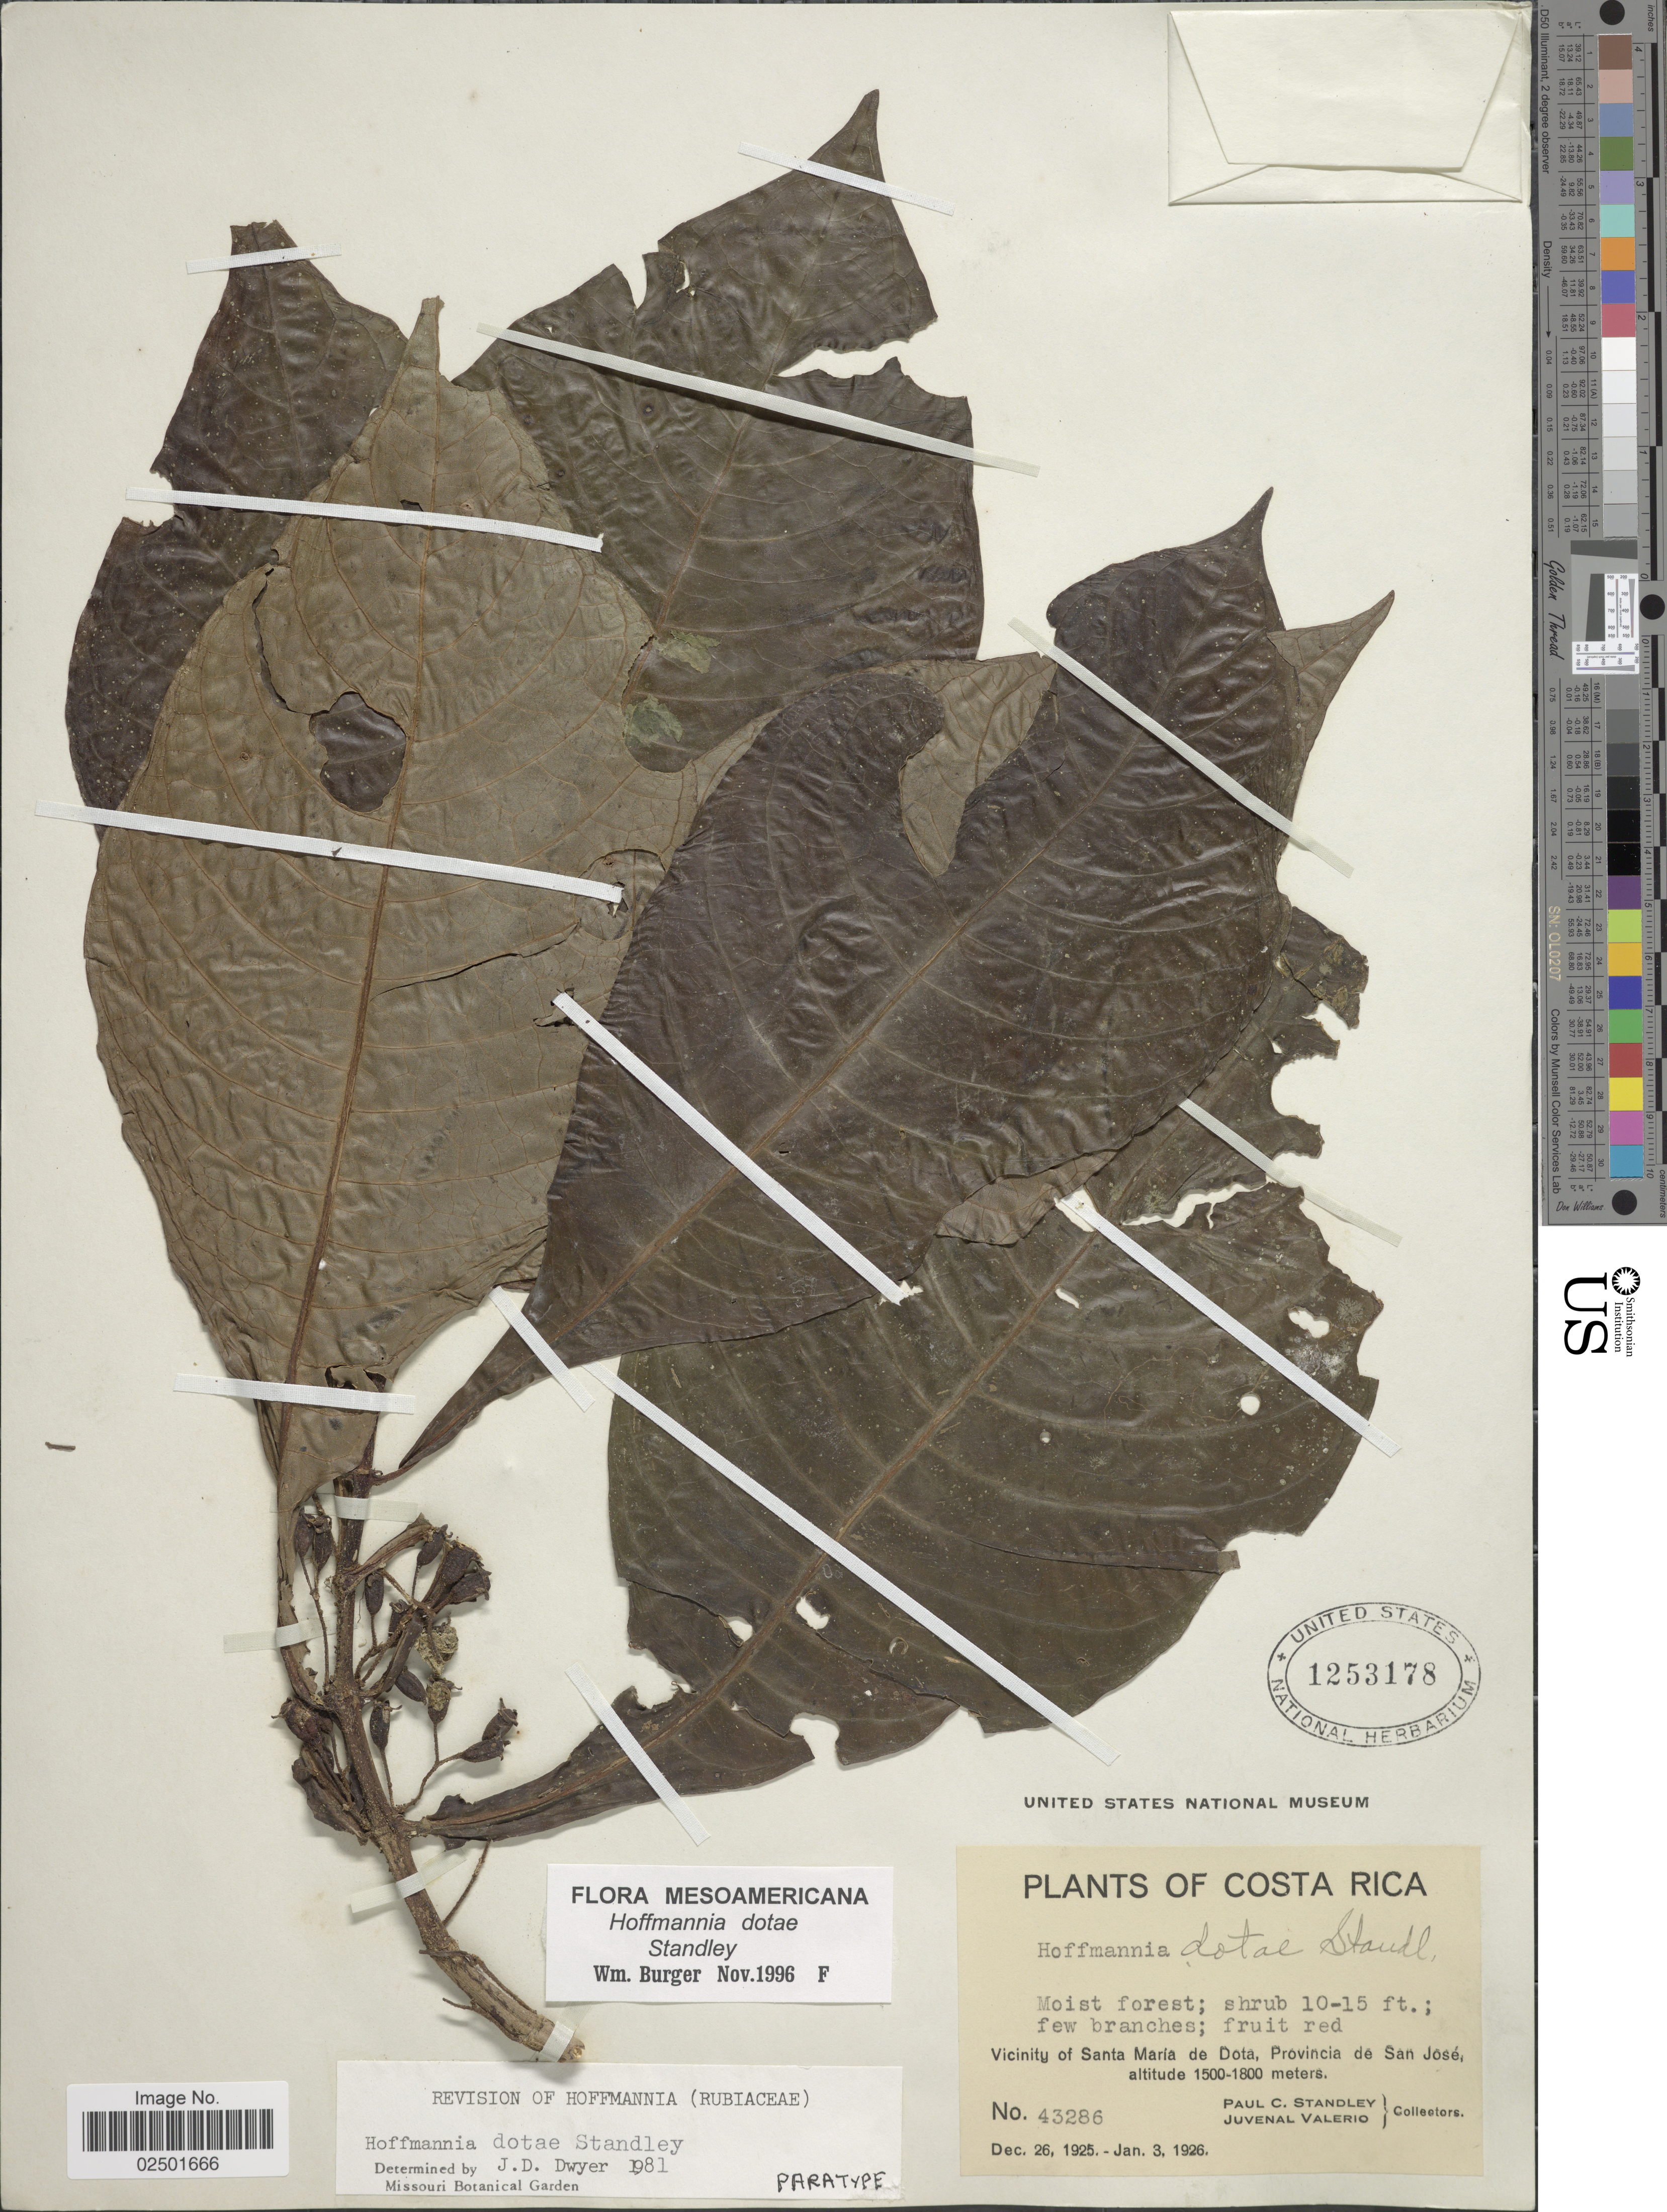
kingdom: Plantae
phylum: Tracheophyta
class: Magnoliopsida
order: Gentianales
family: Rubiaceae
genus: Hoffmannia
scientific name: Hoffmannia dotae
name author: Standl.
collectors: P. C. Standley & J. Valerio R.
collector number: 43286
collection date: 1925-12-26/1926-01-03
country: Costa Rica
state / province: San José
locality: Vicinity of Santa Maria de Dota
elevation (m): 1500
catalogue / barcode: US 1253178